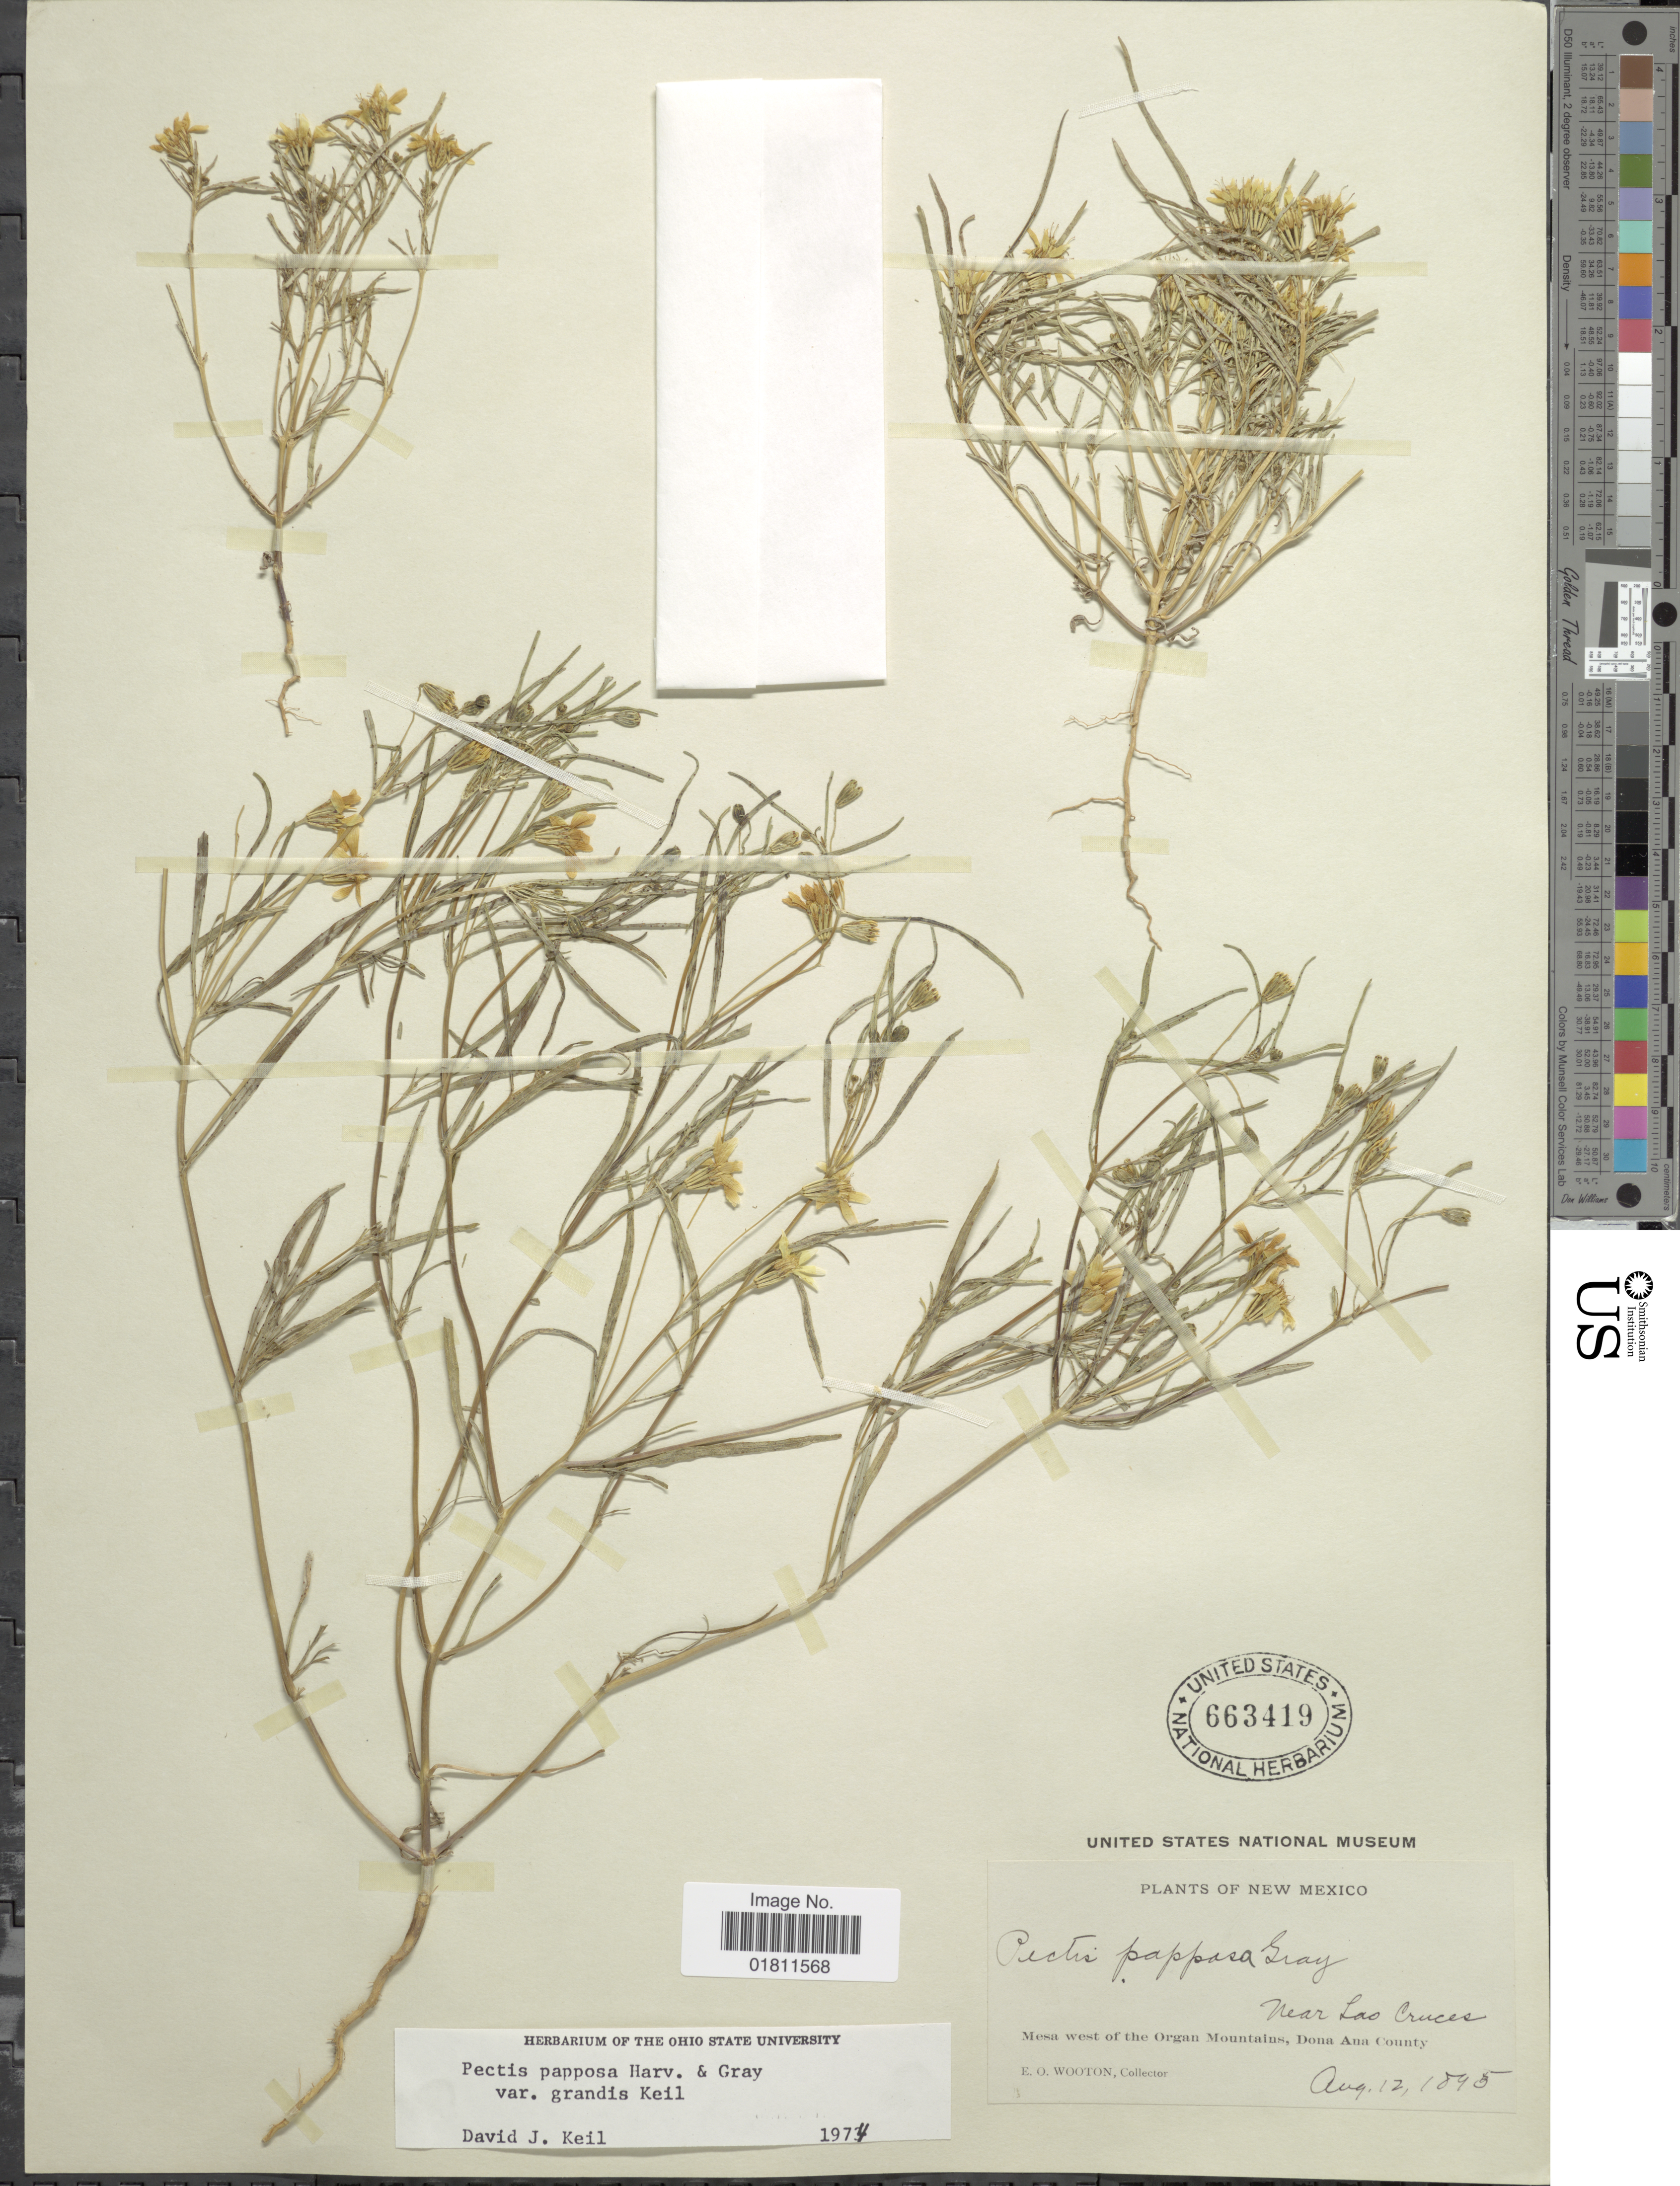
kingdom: Plantae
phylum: Tracheophyta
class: Magnoliopsida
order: Asterales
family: Asteraceae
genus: Pectis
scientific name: Pectis papposa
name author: Harv. & A. Gray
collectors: E. O. Wooton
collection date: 1895-08-12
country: United States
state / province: New Mexico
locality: New Mexico,Mesa West of the Organ Mountains, Dona Ana County. Near Las Cruces.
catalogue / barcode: US 663419